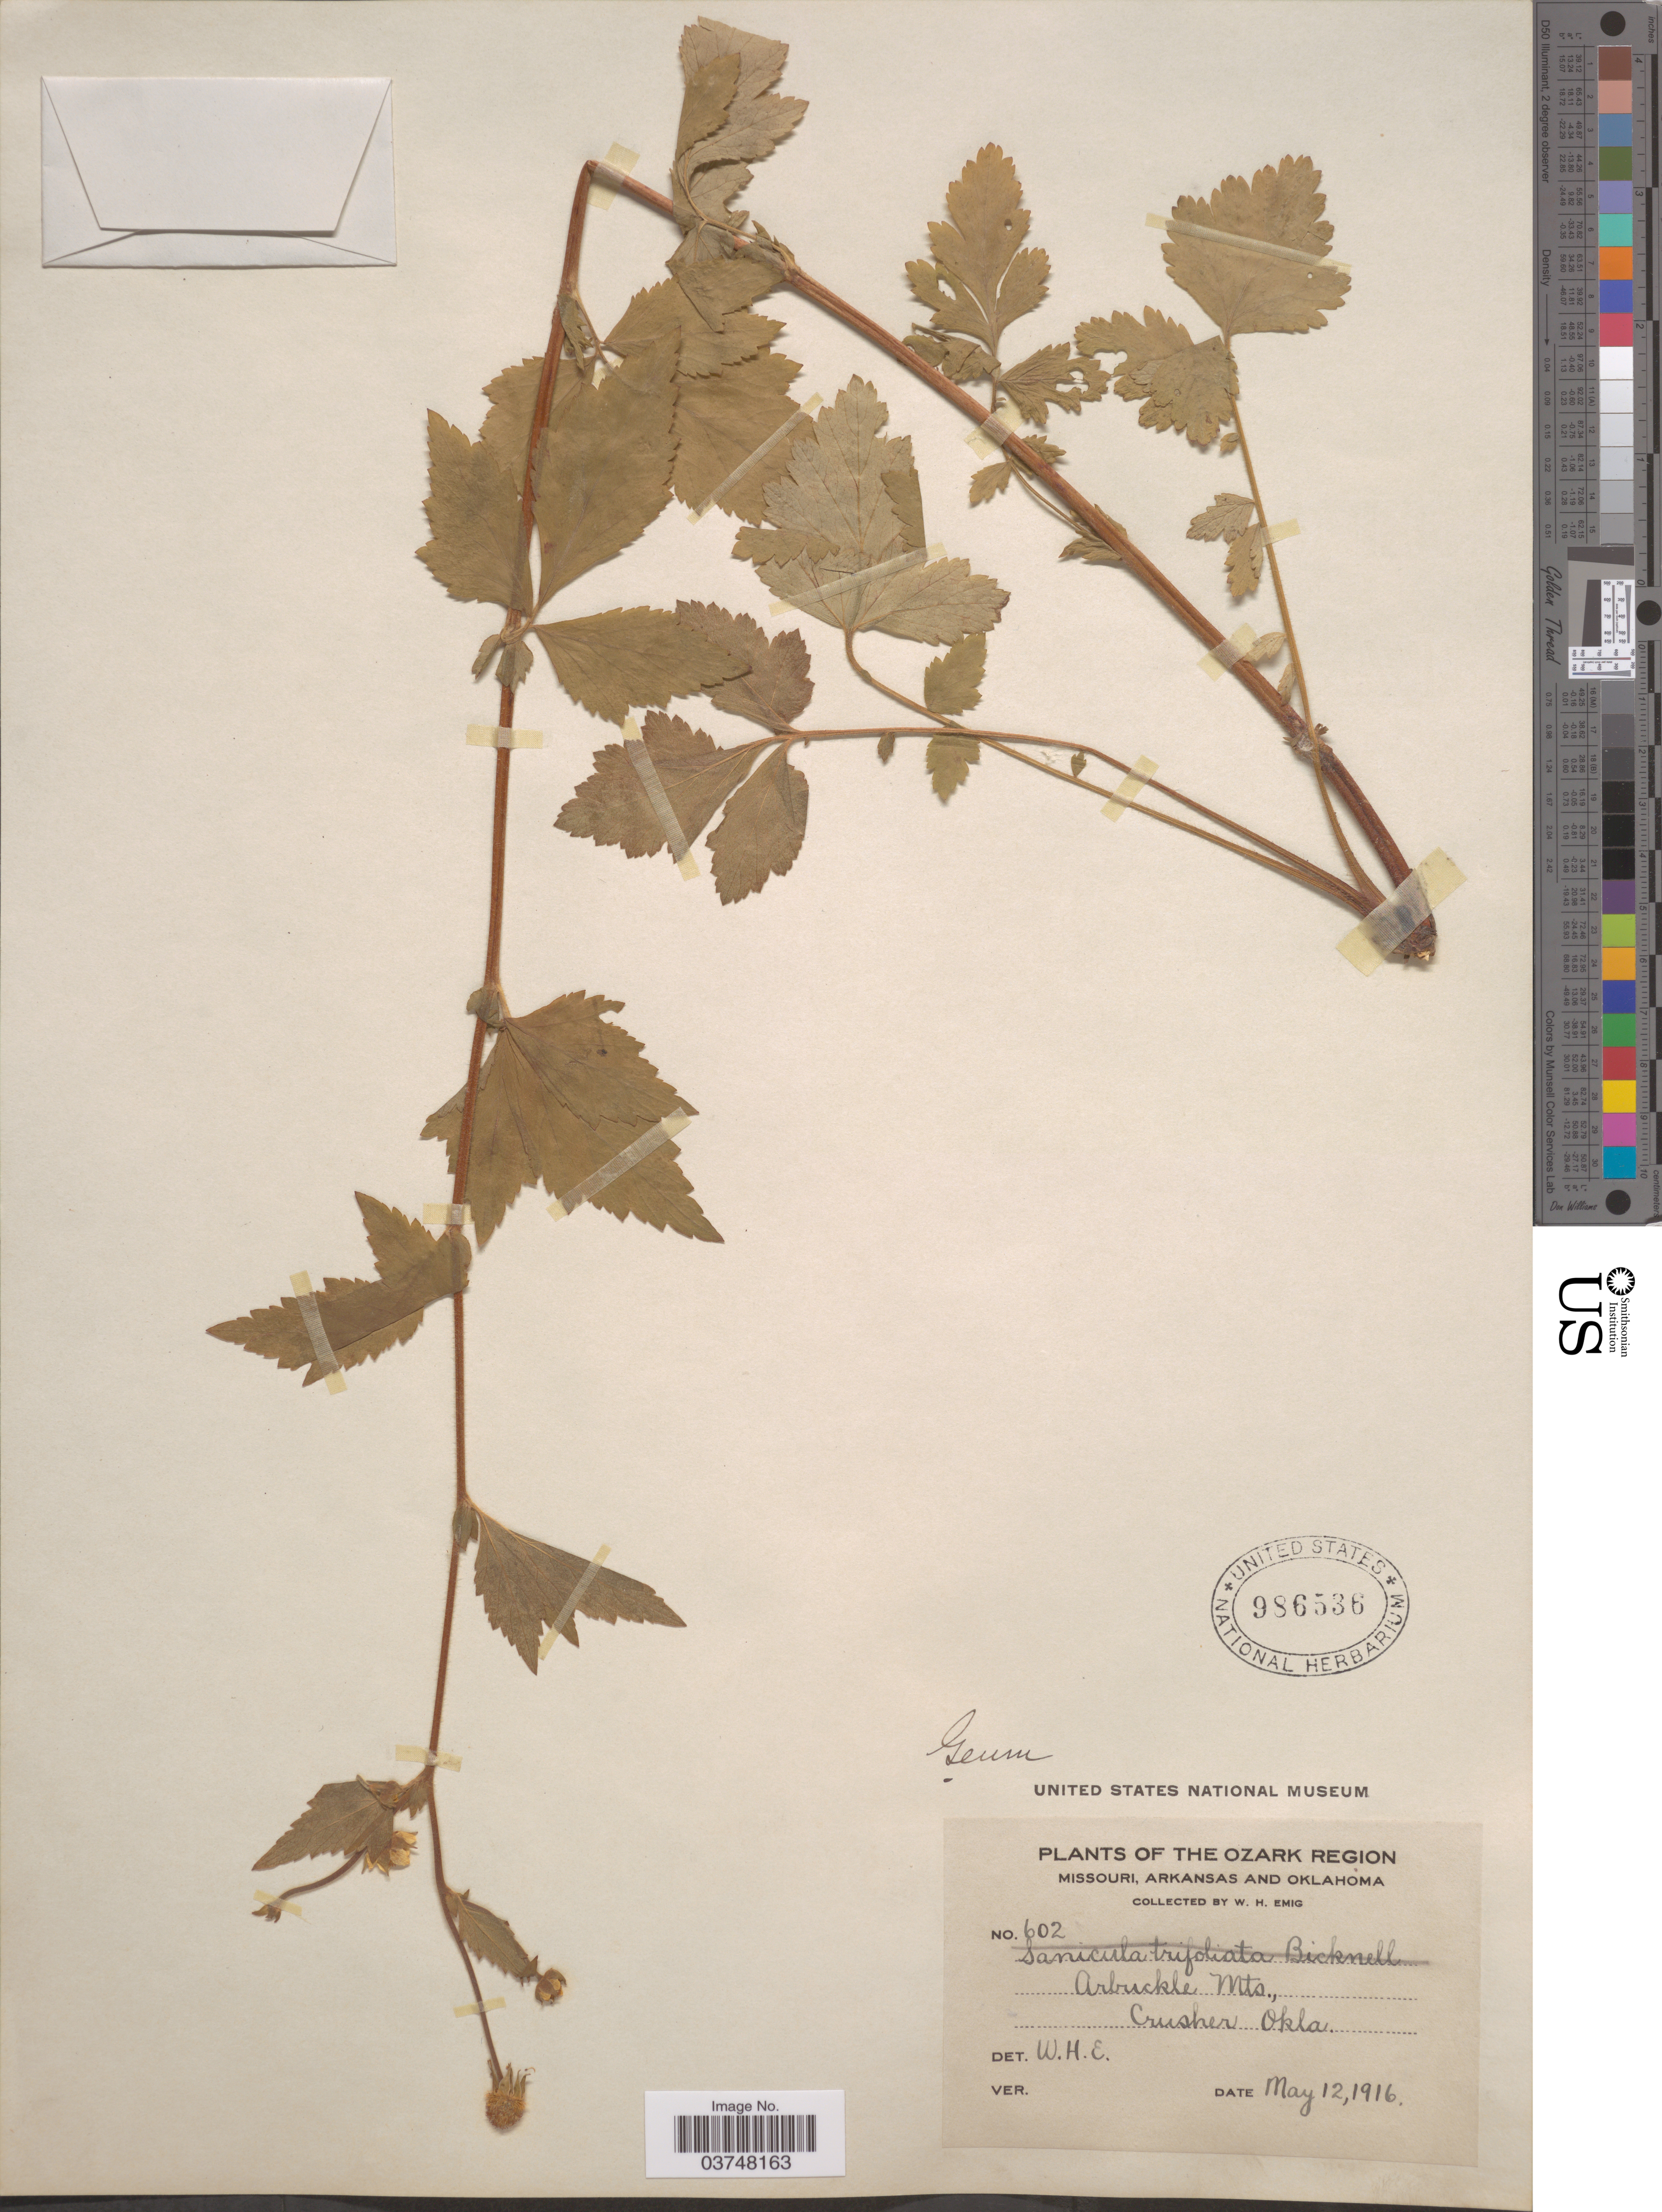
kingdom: Plantae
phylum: Tracheophyta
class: Magnoliopsida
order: Rosales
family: Rosaceae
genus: Geum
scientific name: Geum sp.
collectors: W. H. Emig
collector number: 602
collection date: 1916-05-12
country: United States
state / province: Oklahoma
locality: The Ozark Region. Arbuckle Mts., Crusher.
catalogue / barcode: US 986536